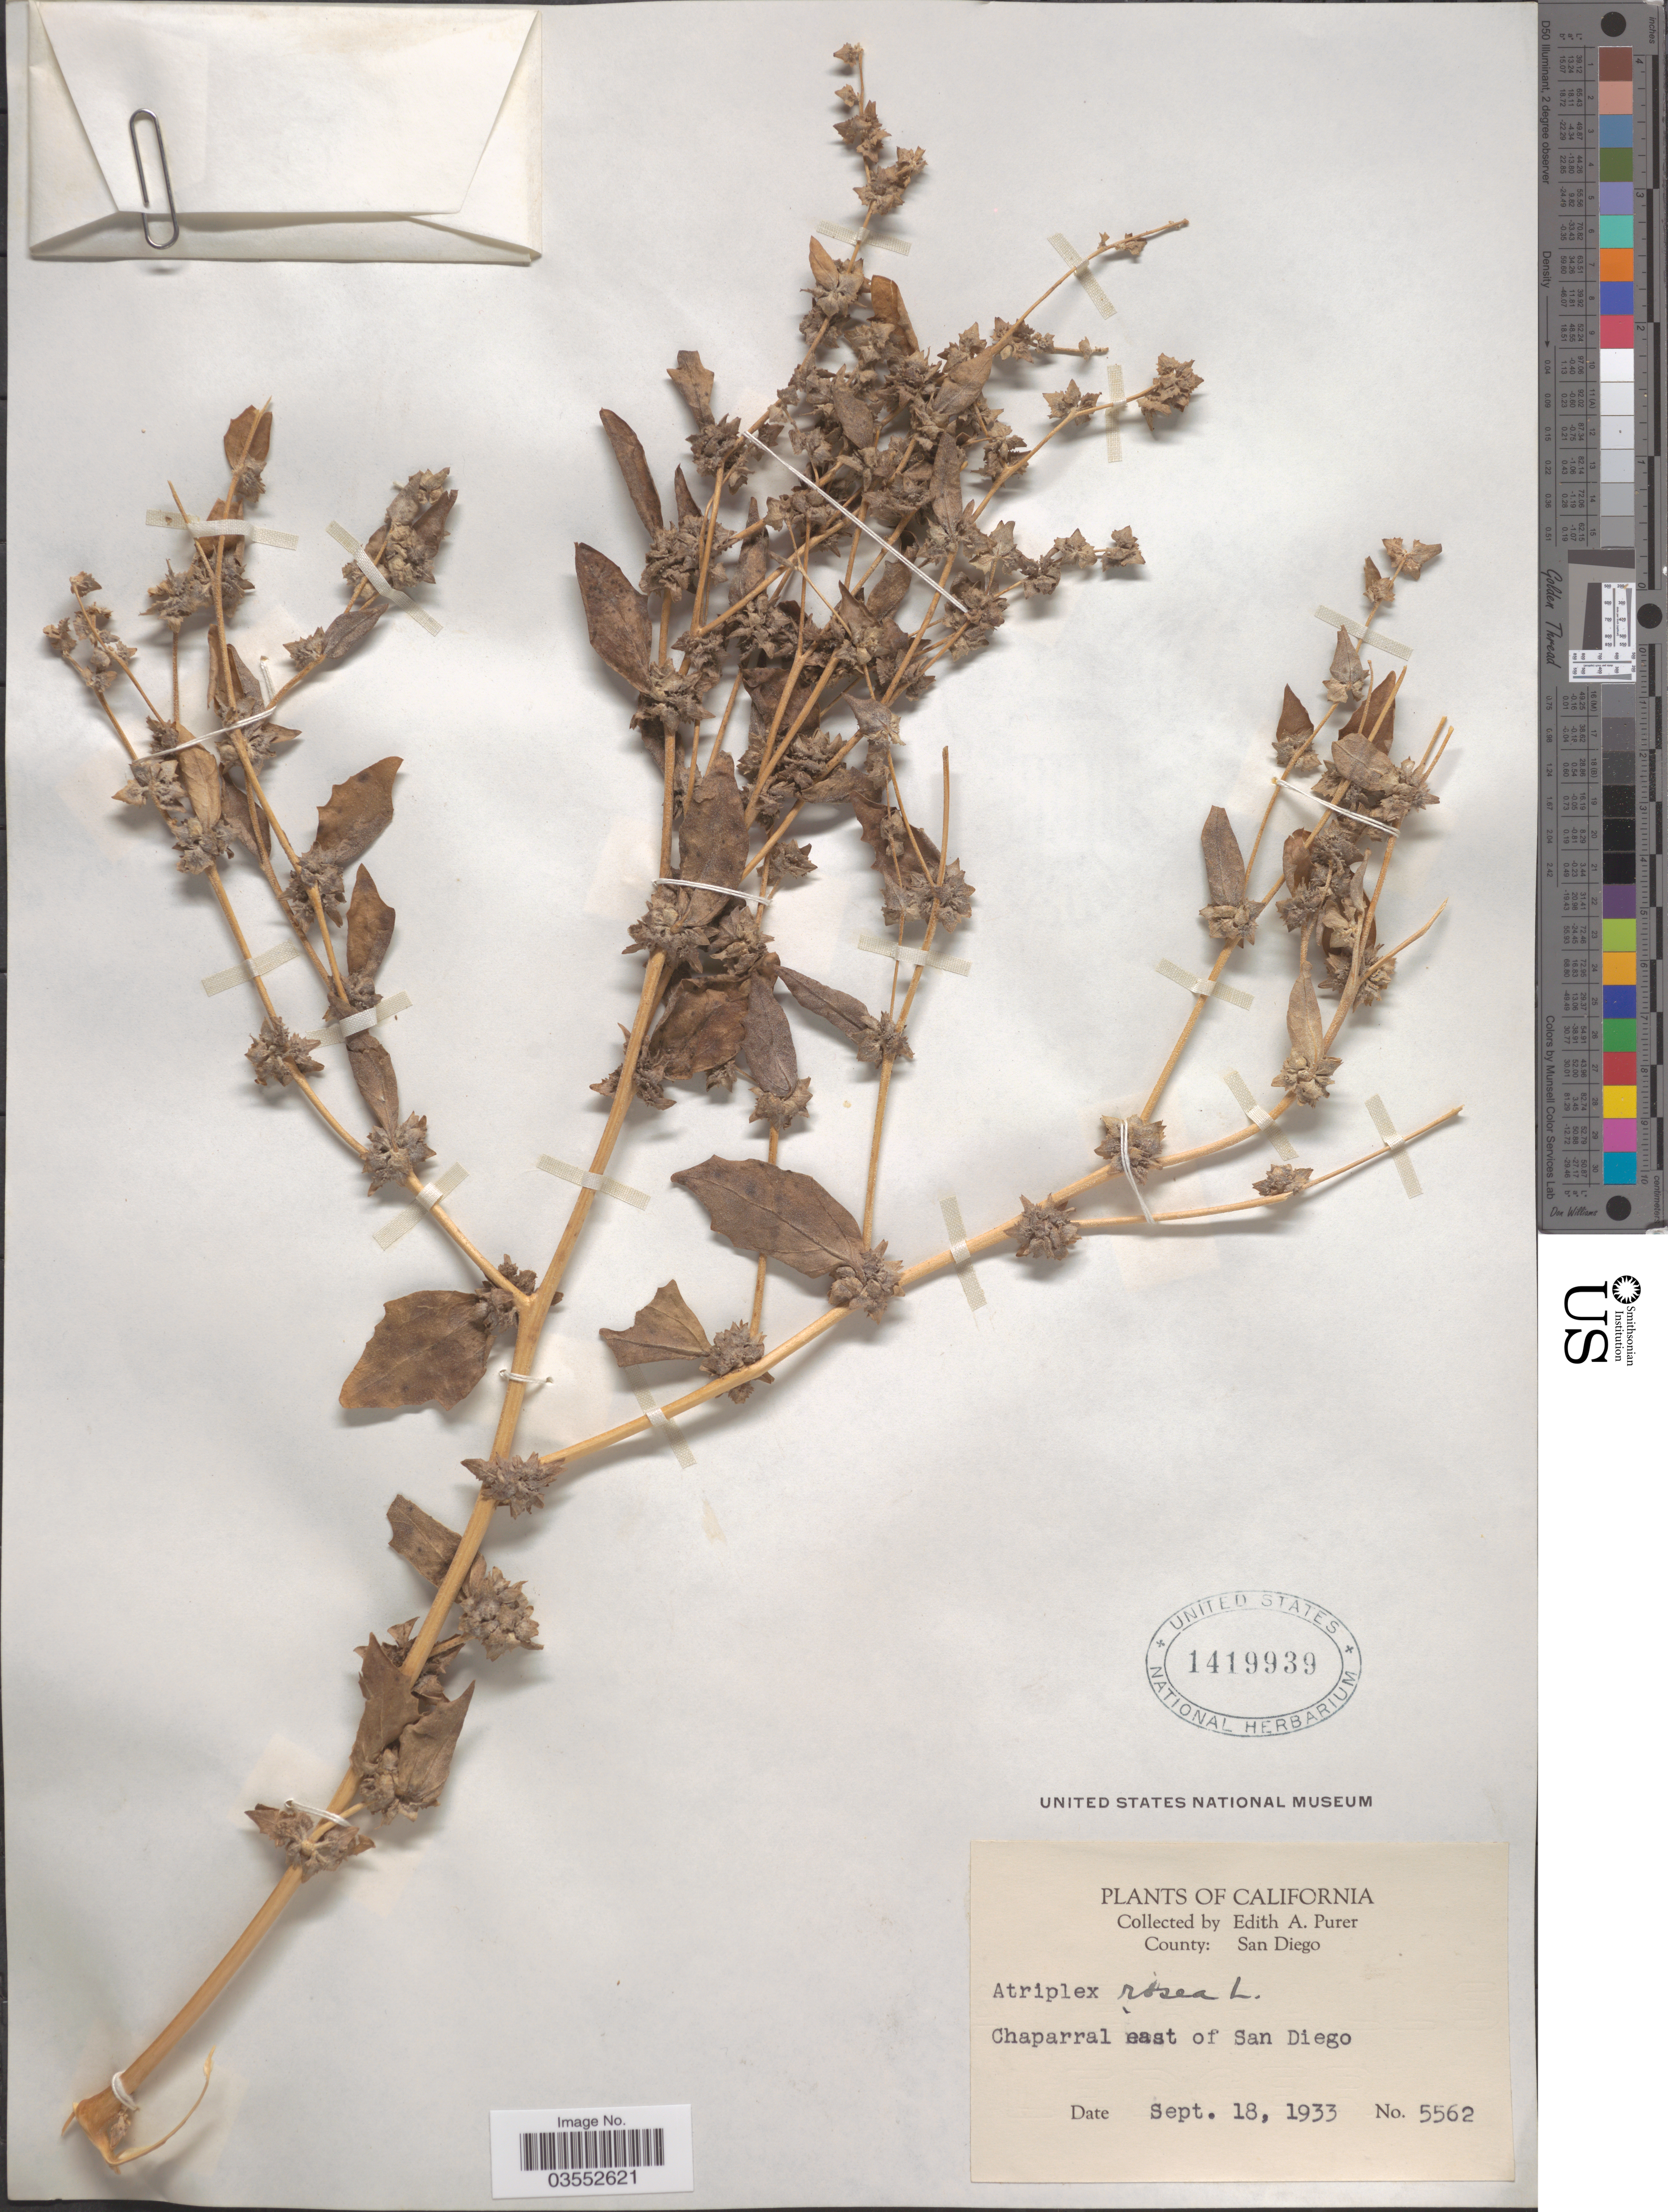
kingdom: Plantae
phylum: Tracheophyta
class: Magnoliopsida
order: Caryophyllales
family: Amaranthaceae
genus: Atriplex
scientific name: Atriplex rosea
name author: L.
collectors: E. Purer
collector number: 5562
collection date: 1933-09-18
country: United States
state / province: California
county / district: San Diego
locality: County: San Diego. Chaparral east of San Diego.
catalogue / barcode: US 1419939